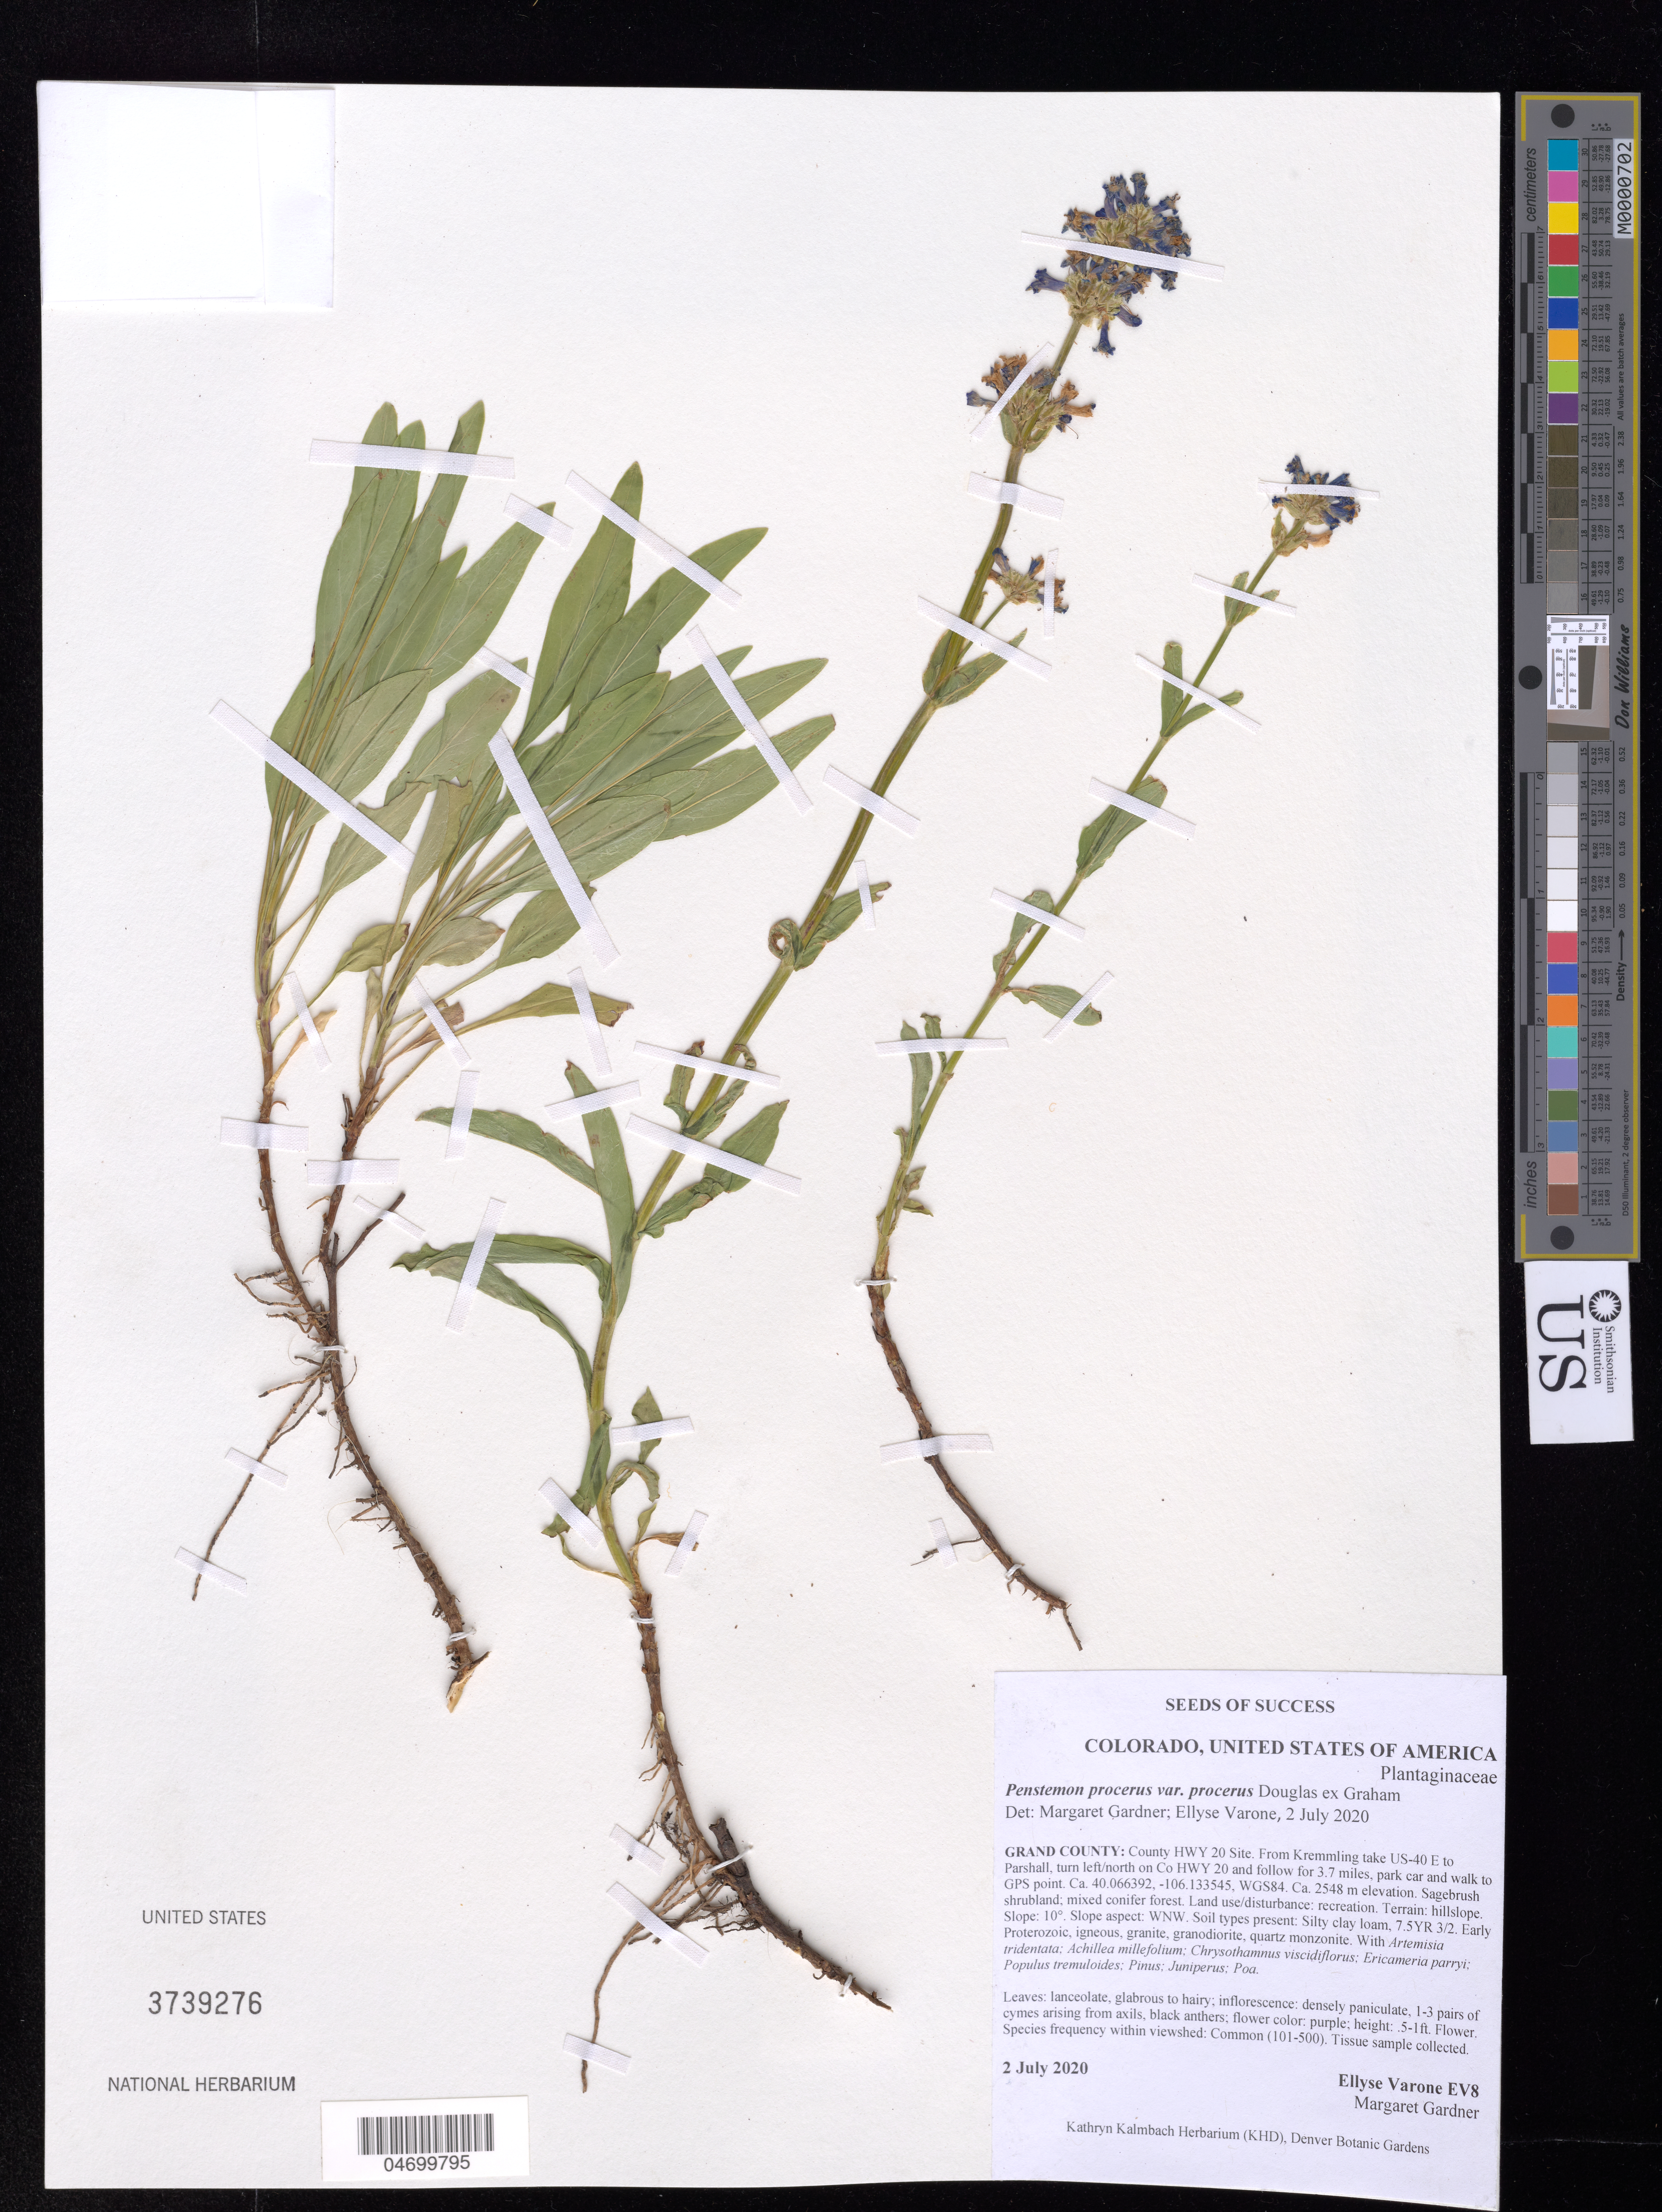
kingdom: Plantae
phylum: Tracheophyta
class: Magnoliopsida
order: Lamiales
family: Plantaginaceae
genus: Penstemon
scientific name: Penstemon procerus var. procerus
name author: Douglas ex Graham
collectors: E. Varone & M. Gardner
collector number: EV8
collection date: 2020-07-02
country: United States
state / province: Colorado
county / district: Grand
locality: County Hwy 20 Site.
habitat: Sagebrush shrubland, mixed conifer forest. Clay loam soil. With Artemisia tridentata, Achillea millefolium, Ericameria parryi, etc.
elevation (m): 2548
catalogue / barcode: US 3739276